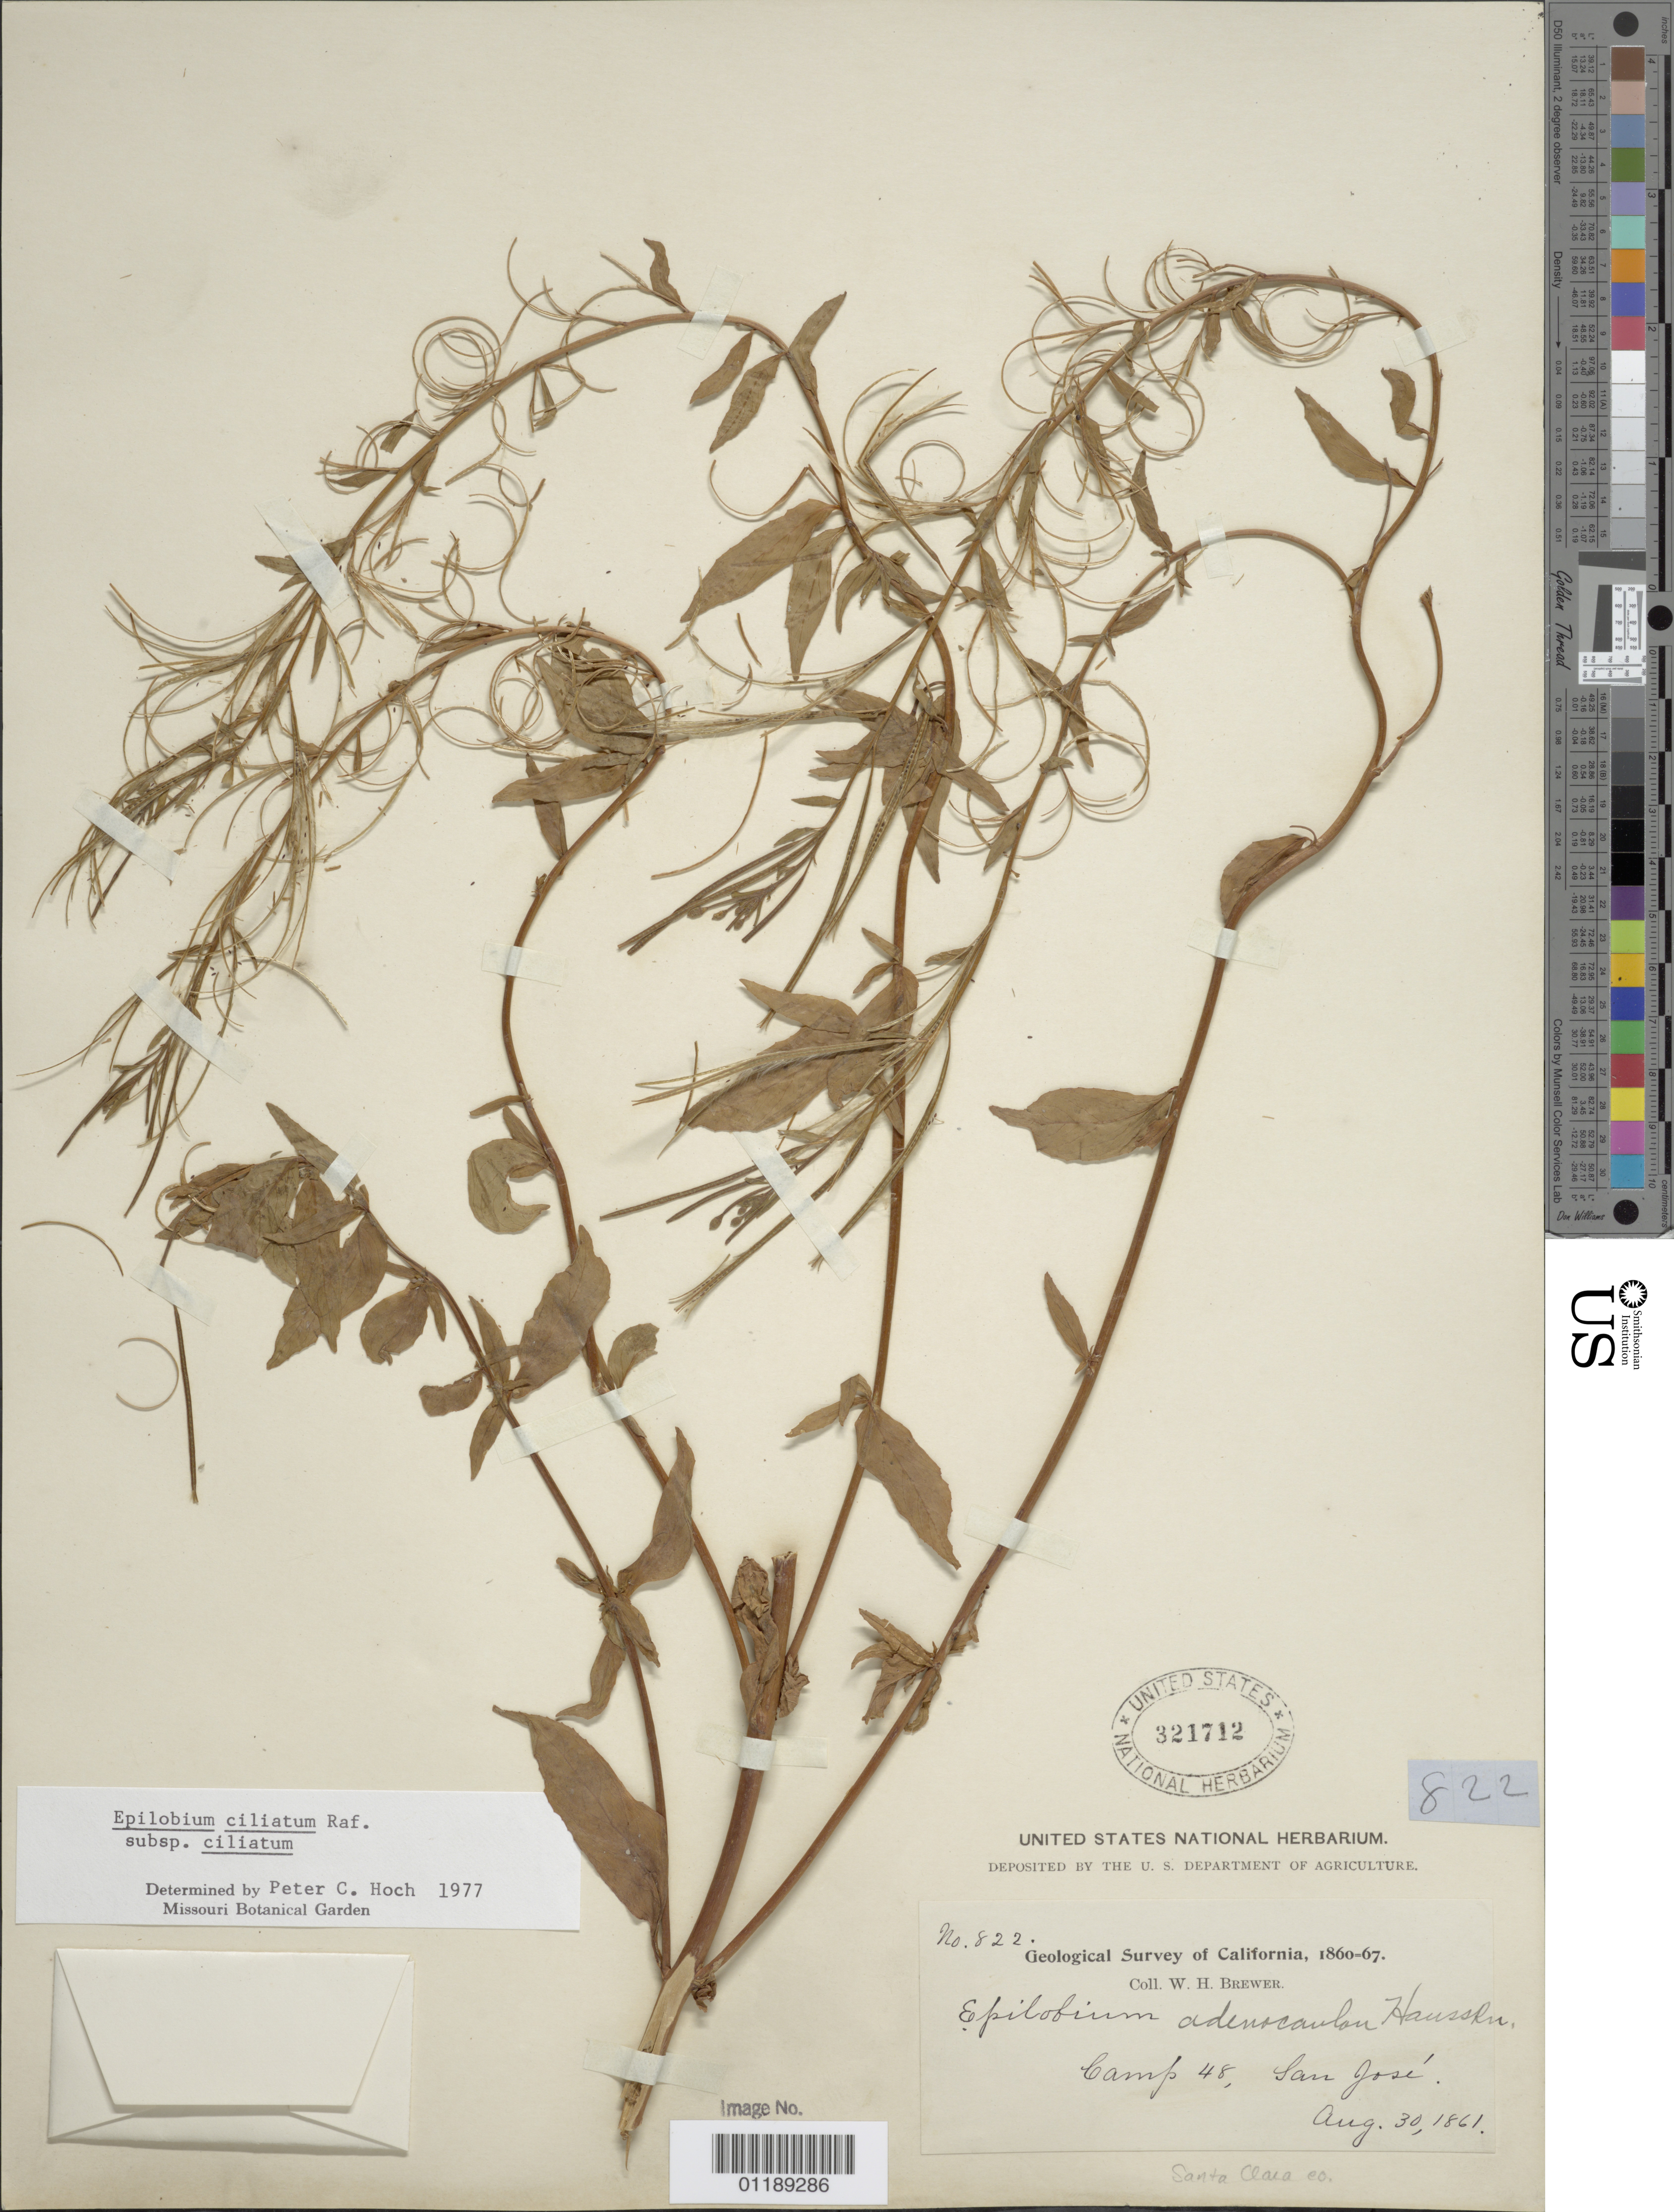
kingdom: Plantae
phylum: Tracheophyta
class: Magnoliopsida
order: Myrtales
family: Onagraceae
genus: Epilobium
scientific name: Epilobium ciliatum subsp. ciliatum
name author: Raf.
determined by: Hoch, P. C.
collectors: W. H. Brewer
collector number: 822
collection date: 1861-08-30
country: United States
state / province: California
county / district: Santa Clara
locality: Camp 48, San Jose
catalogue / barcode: US 321712